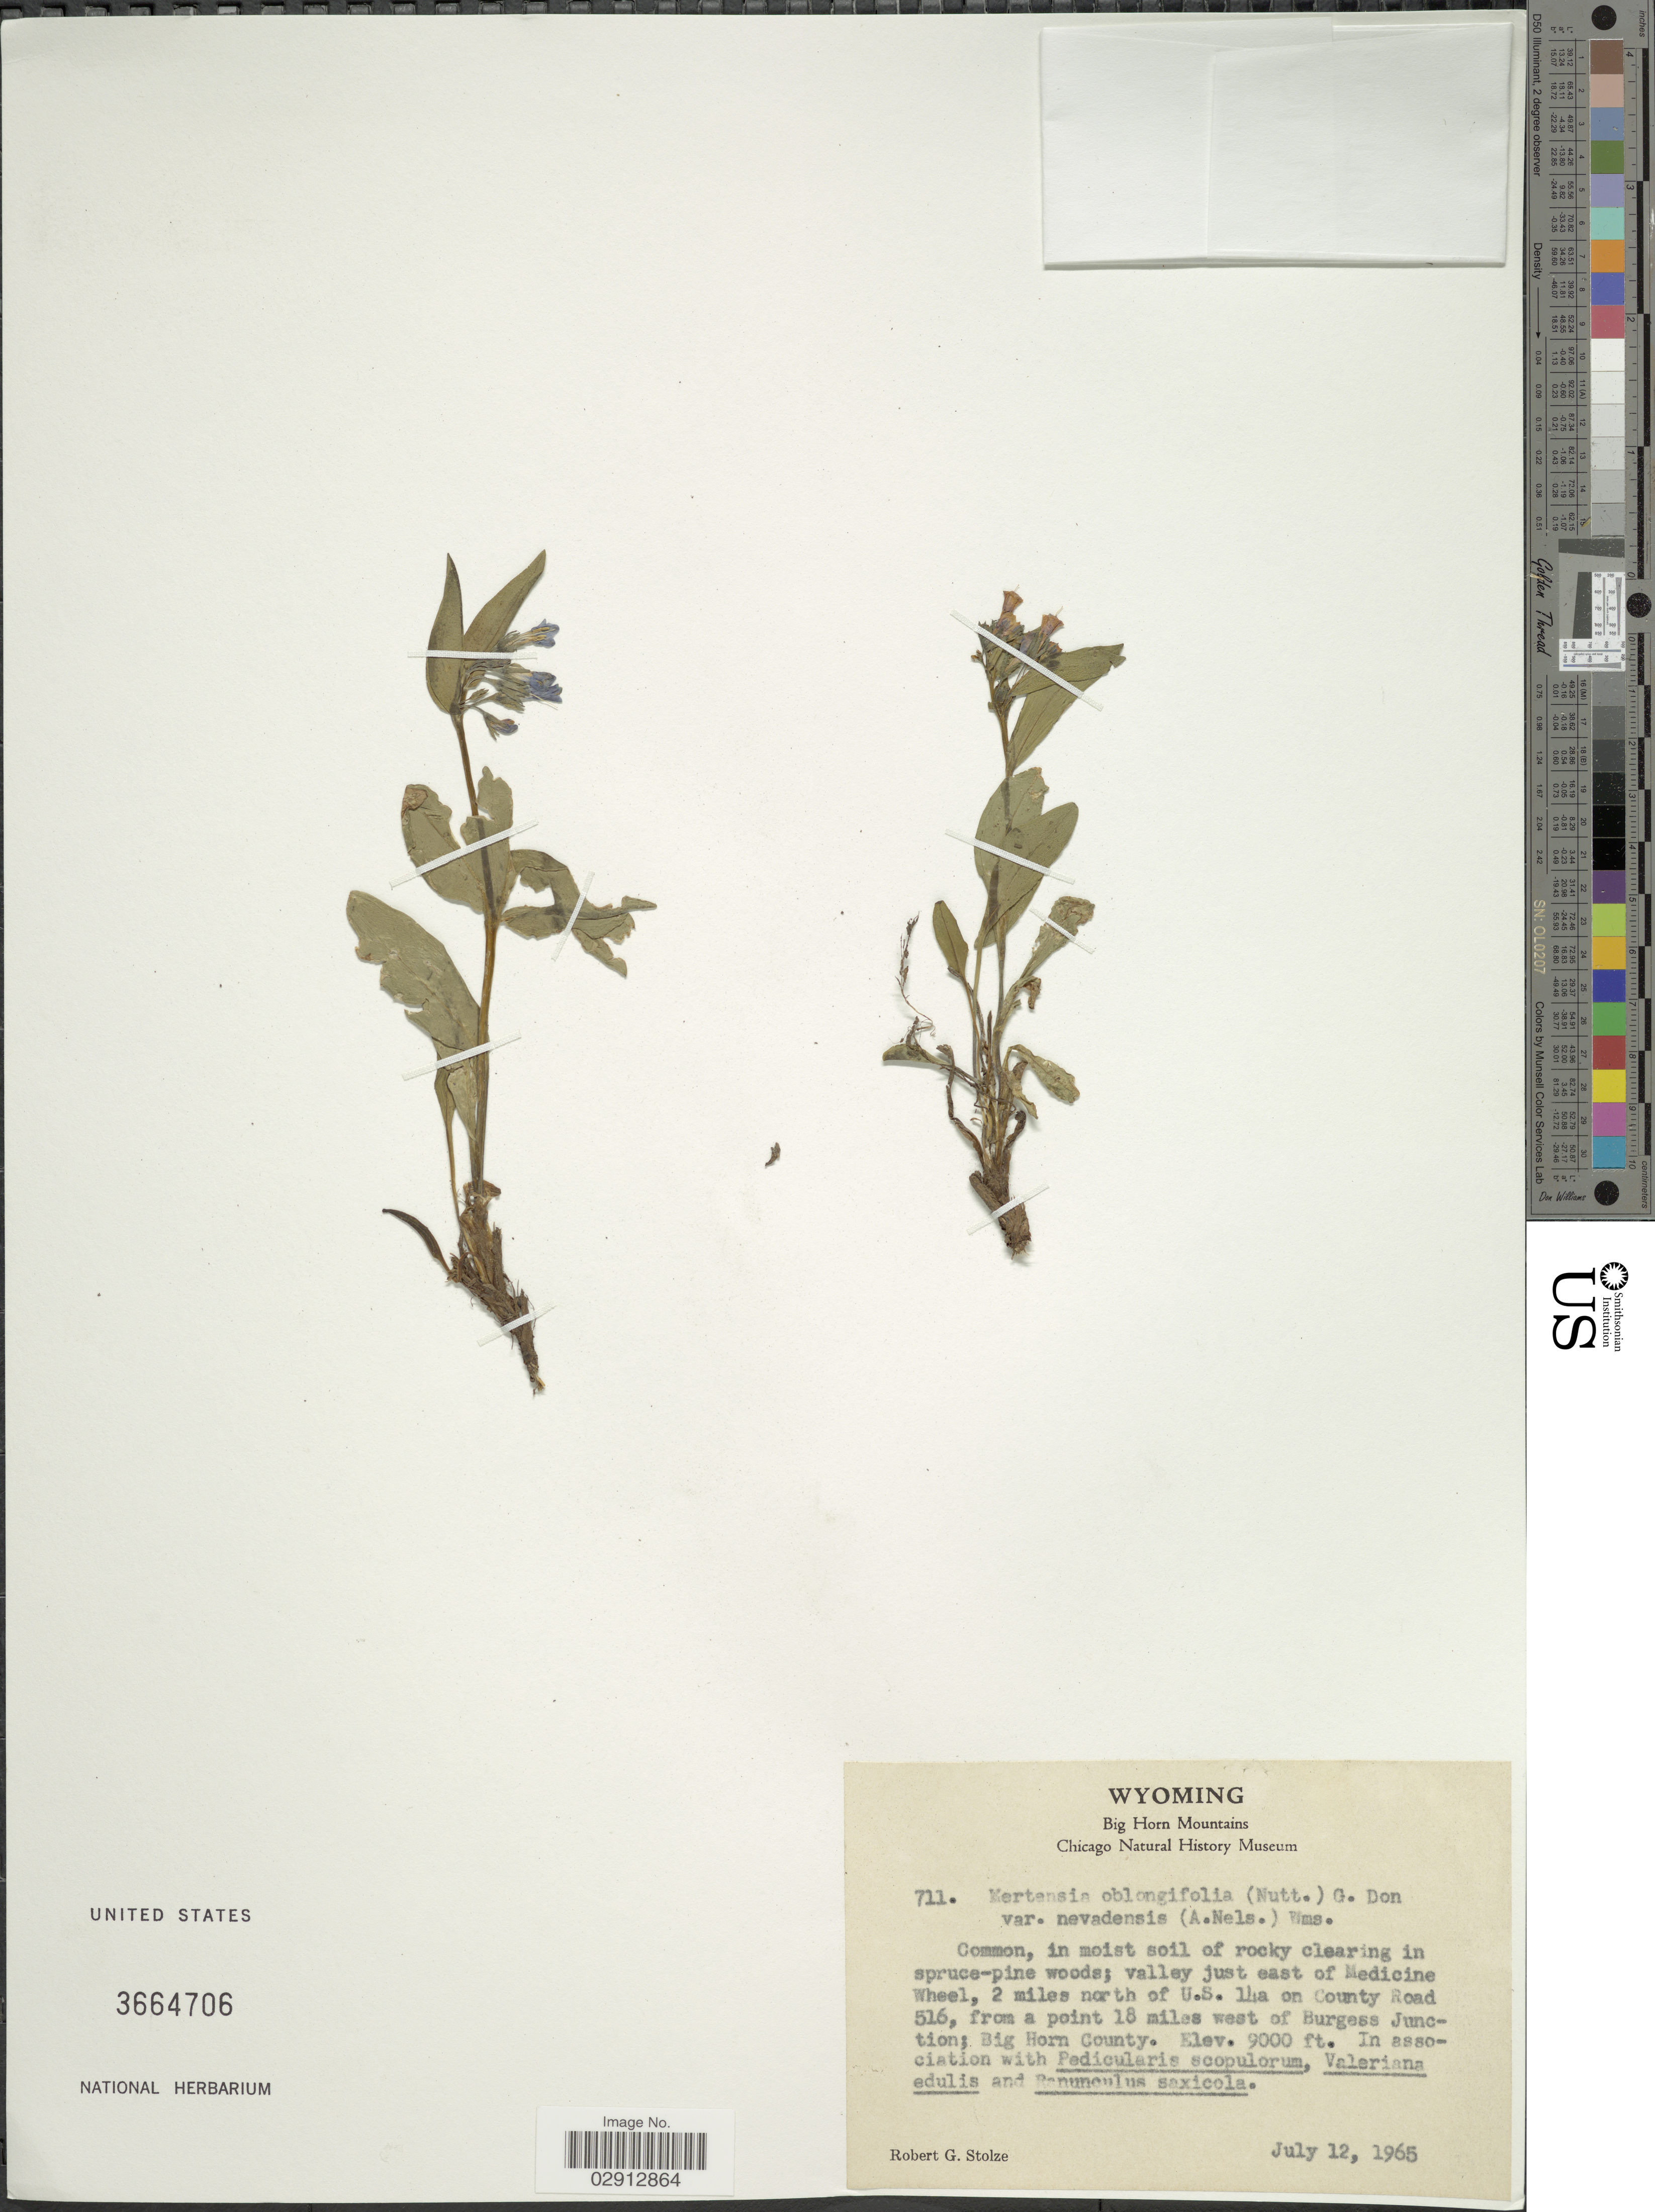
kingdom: Plantae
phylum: Tracheophyta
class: Magnoliopsida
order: Boraginales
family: Boraginaceae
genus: Mertensia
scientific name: Mertensia oblongifolia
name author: (Nutt.) G. Don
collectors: R. G. Stolze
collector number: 711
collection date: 1965-07-12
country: United States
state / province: Wyoming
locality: Big Horn Mountains - Big Horn County. Valley just east of Medicine Wheel, 2 miles north of U.S. 14a on County Road 516, from a point 18 miles west of Burgess Junction; Big Horn County.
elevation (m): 2743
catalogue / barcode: US 3664706